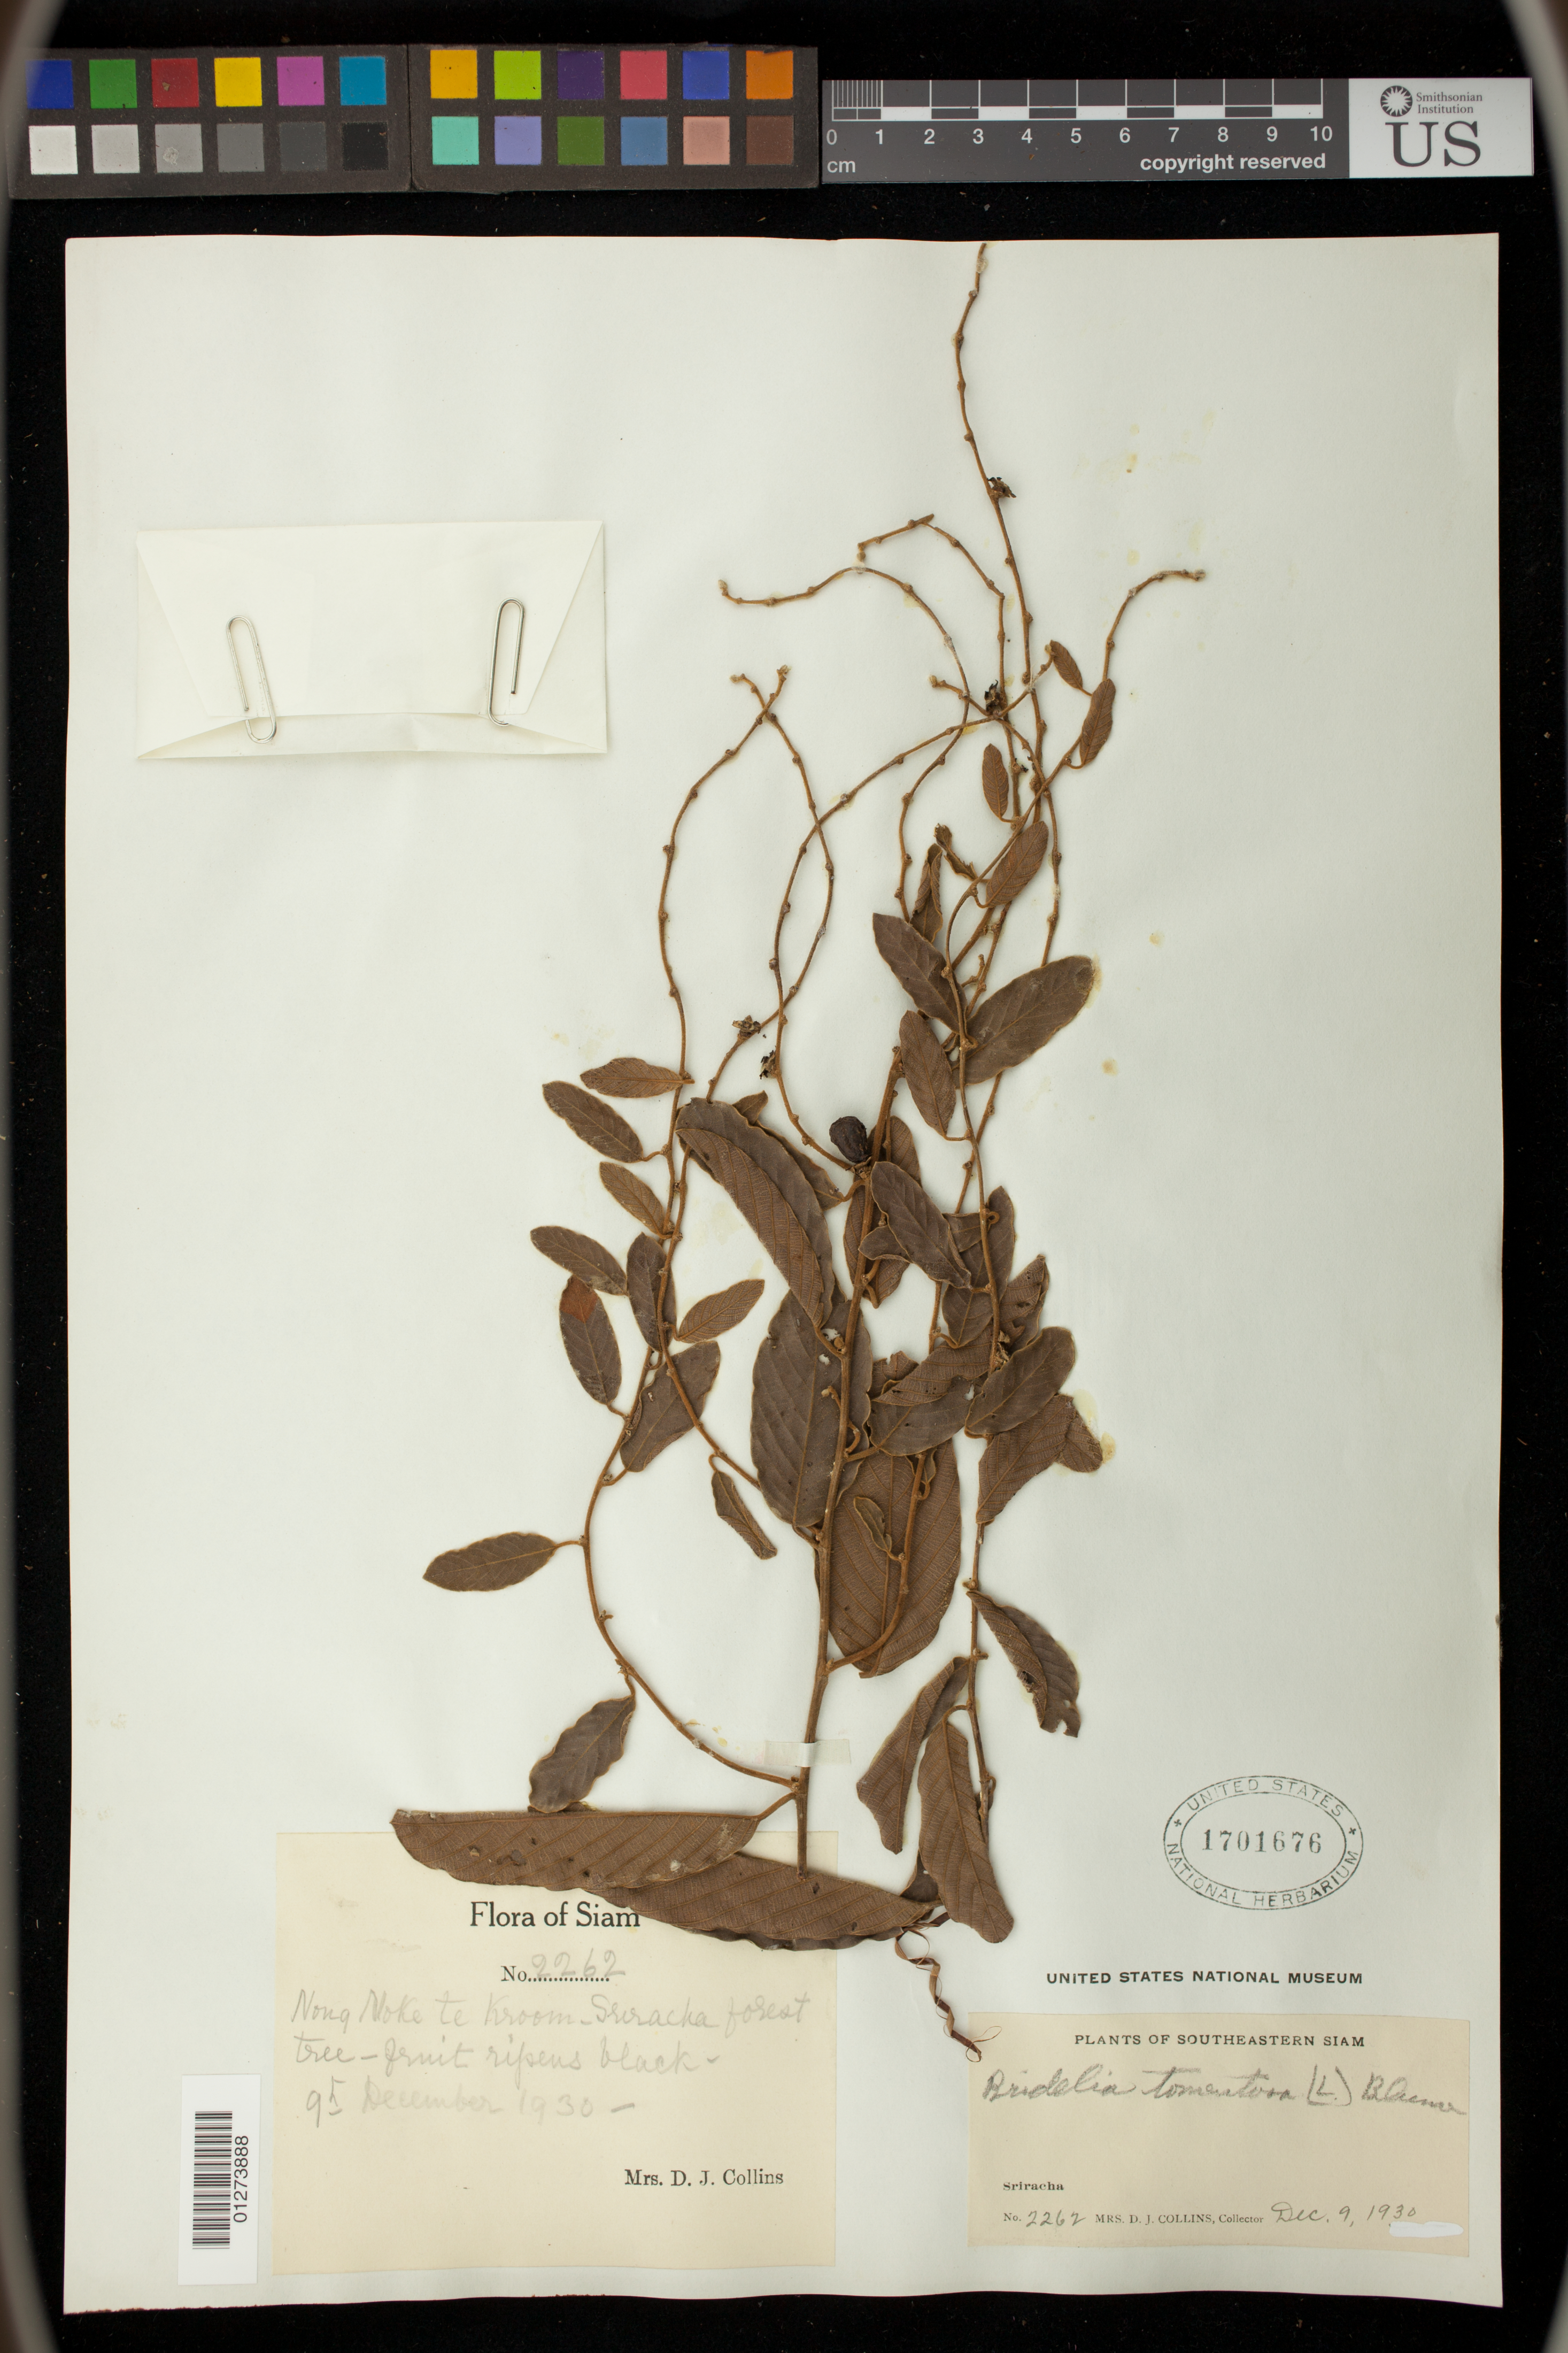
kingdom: Plantae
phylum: Tracheophyta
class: Magnoliopsida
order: Malpighiales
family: Phyllanthaceae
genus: Bridelia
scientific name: Bridelia tomentosa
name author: Blume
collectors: Mrs. D. J. Collins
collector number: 2262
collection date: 1930-12-09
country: Thailand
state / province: Chon Buri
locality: Sriracha forest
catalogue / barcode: US 1701676